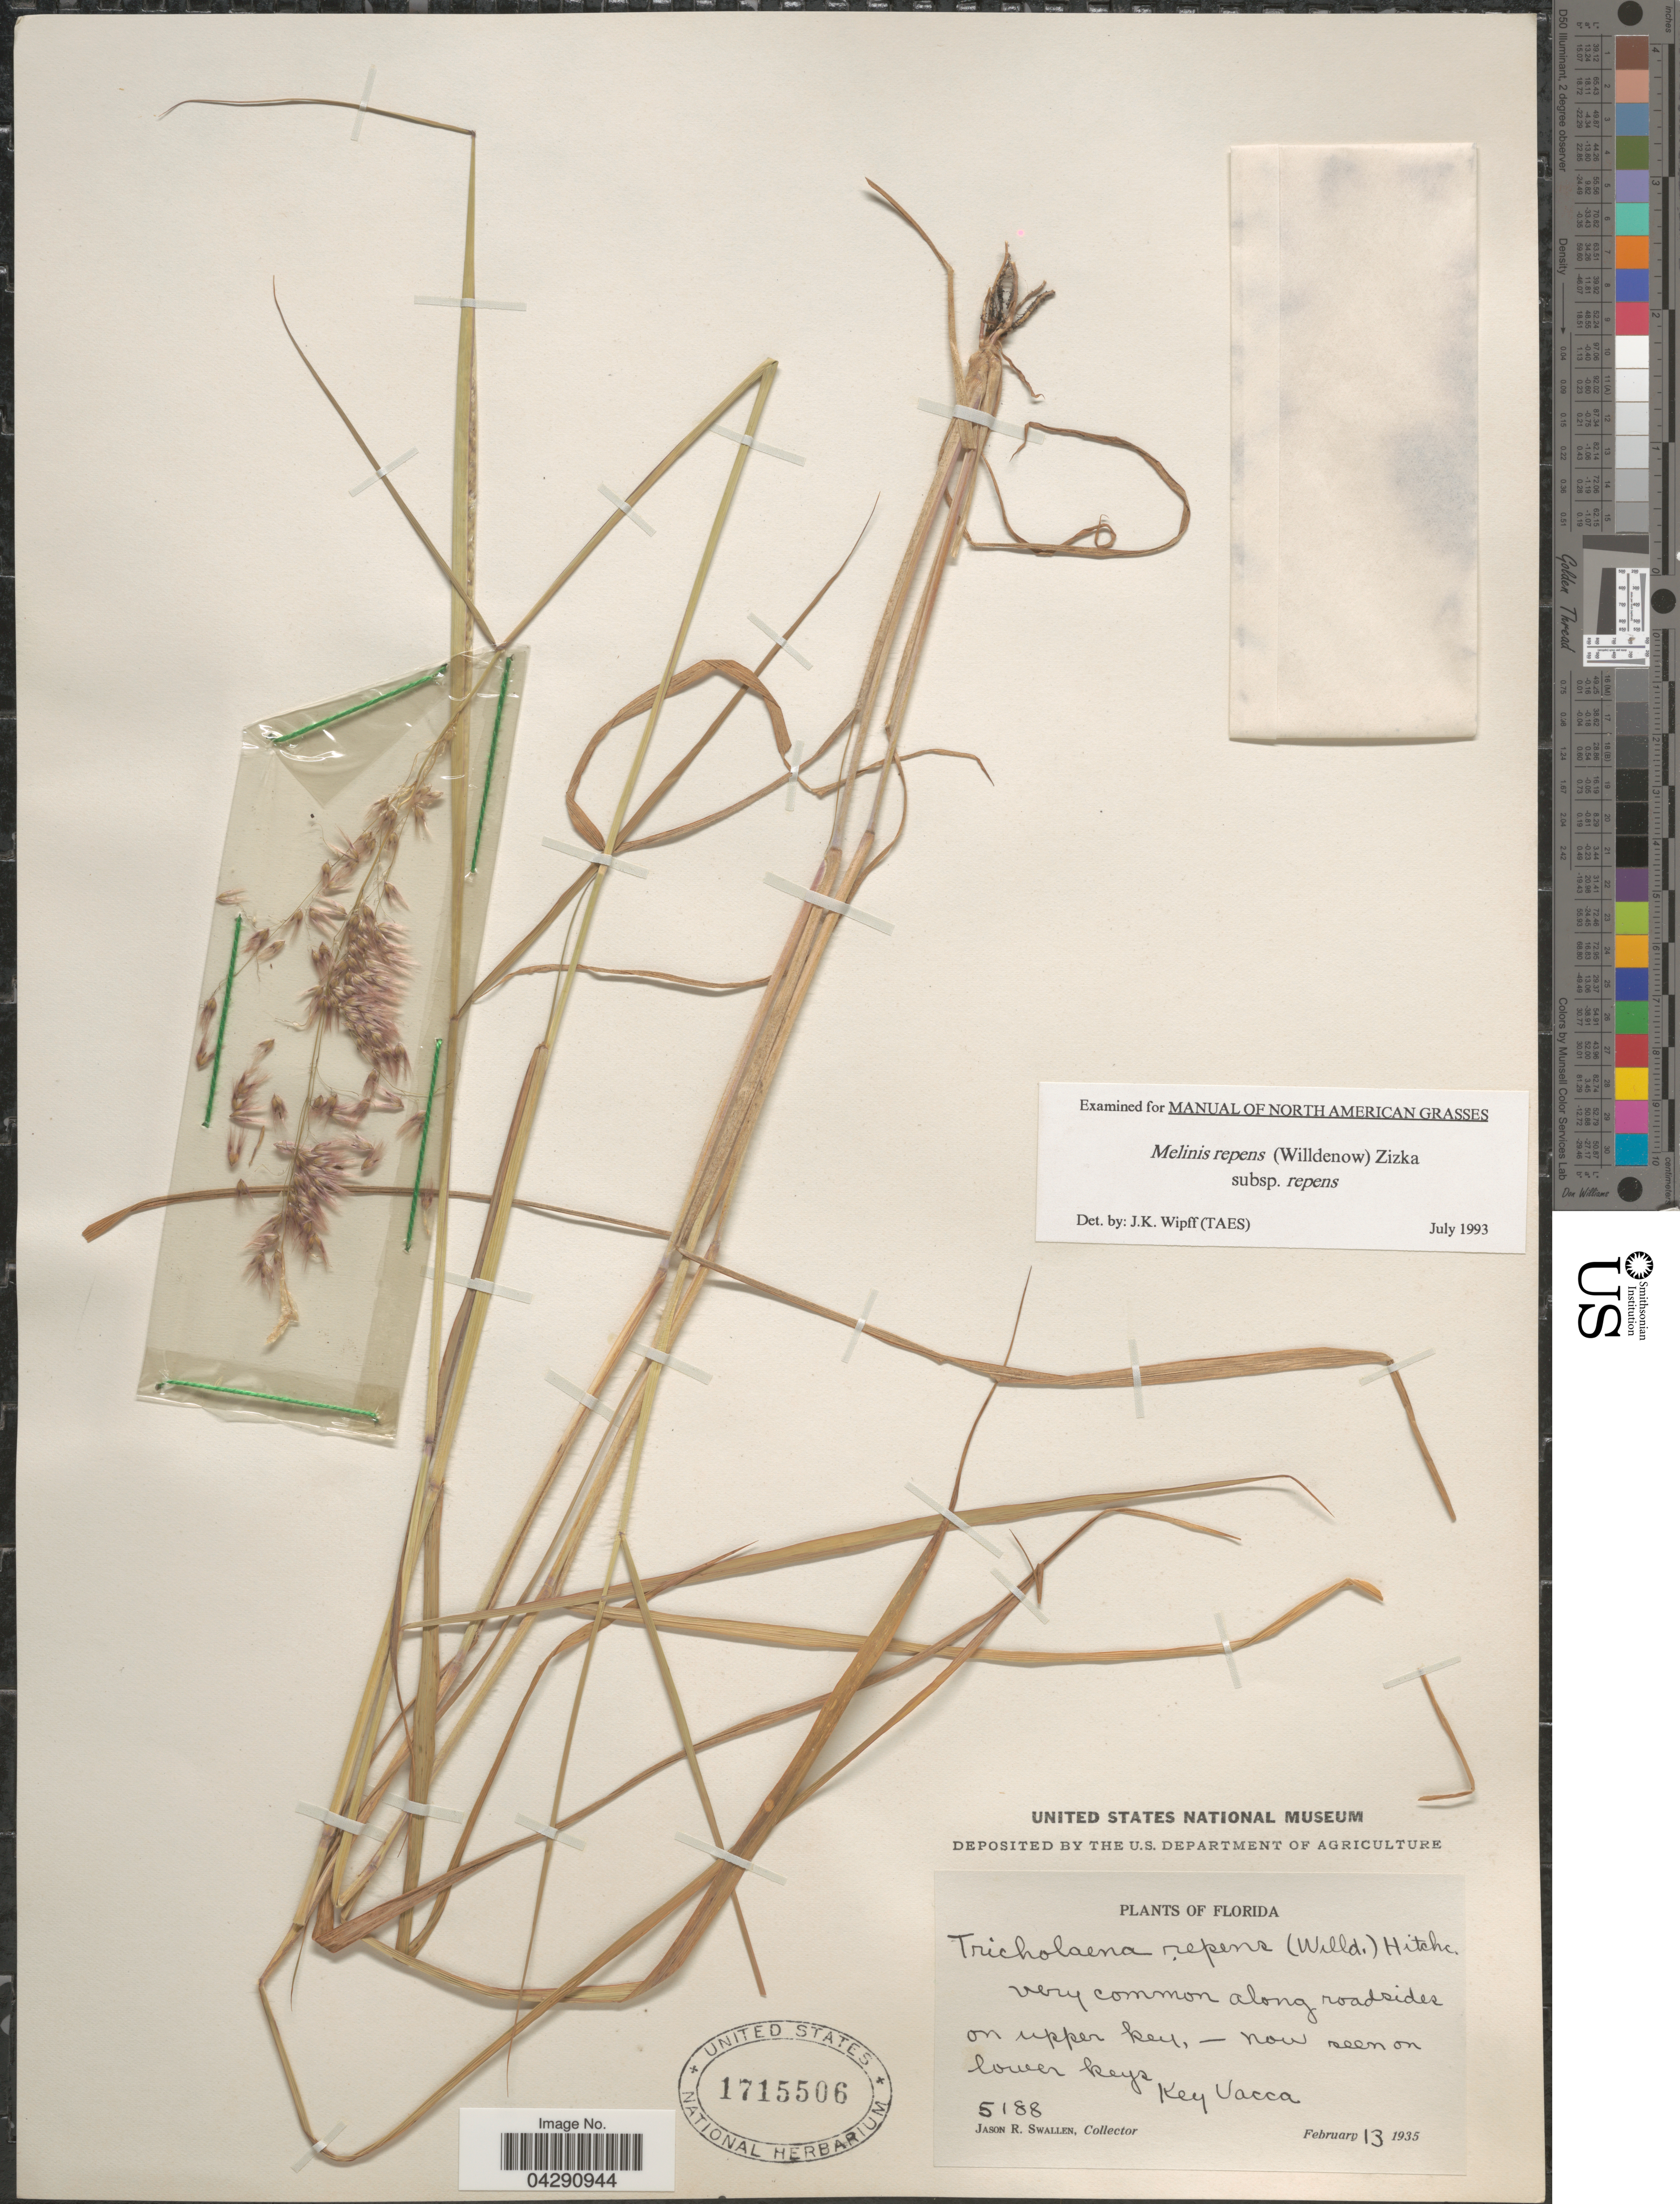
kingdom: Plantae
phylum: Tracheophyta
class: Liliopsida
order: Poales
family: Poaceae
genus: Melinis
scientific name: Melinis repens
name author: (Willd.) Zizka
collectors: J. R. Swallen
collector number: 5188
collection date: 1935-02-13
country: United States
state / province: Florida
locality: Along roadsides on upper key, - now seen on lower keys. Key Vacca.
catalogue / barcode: US 1715506